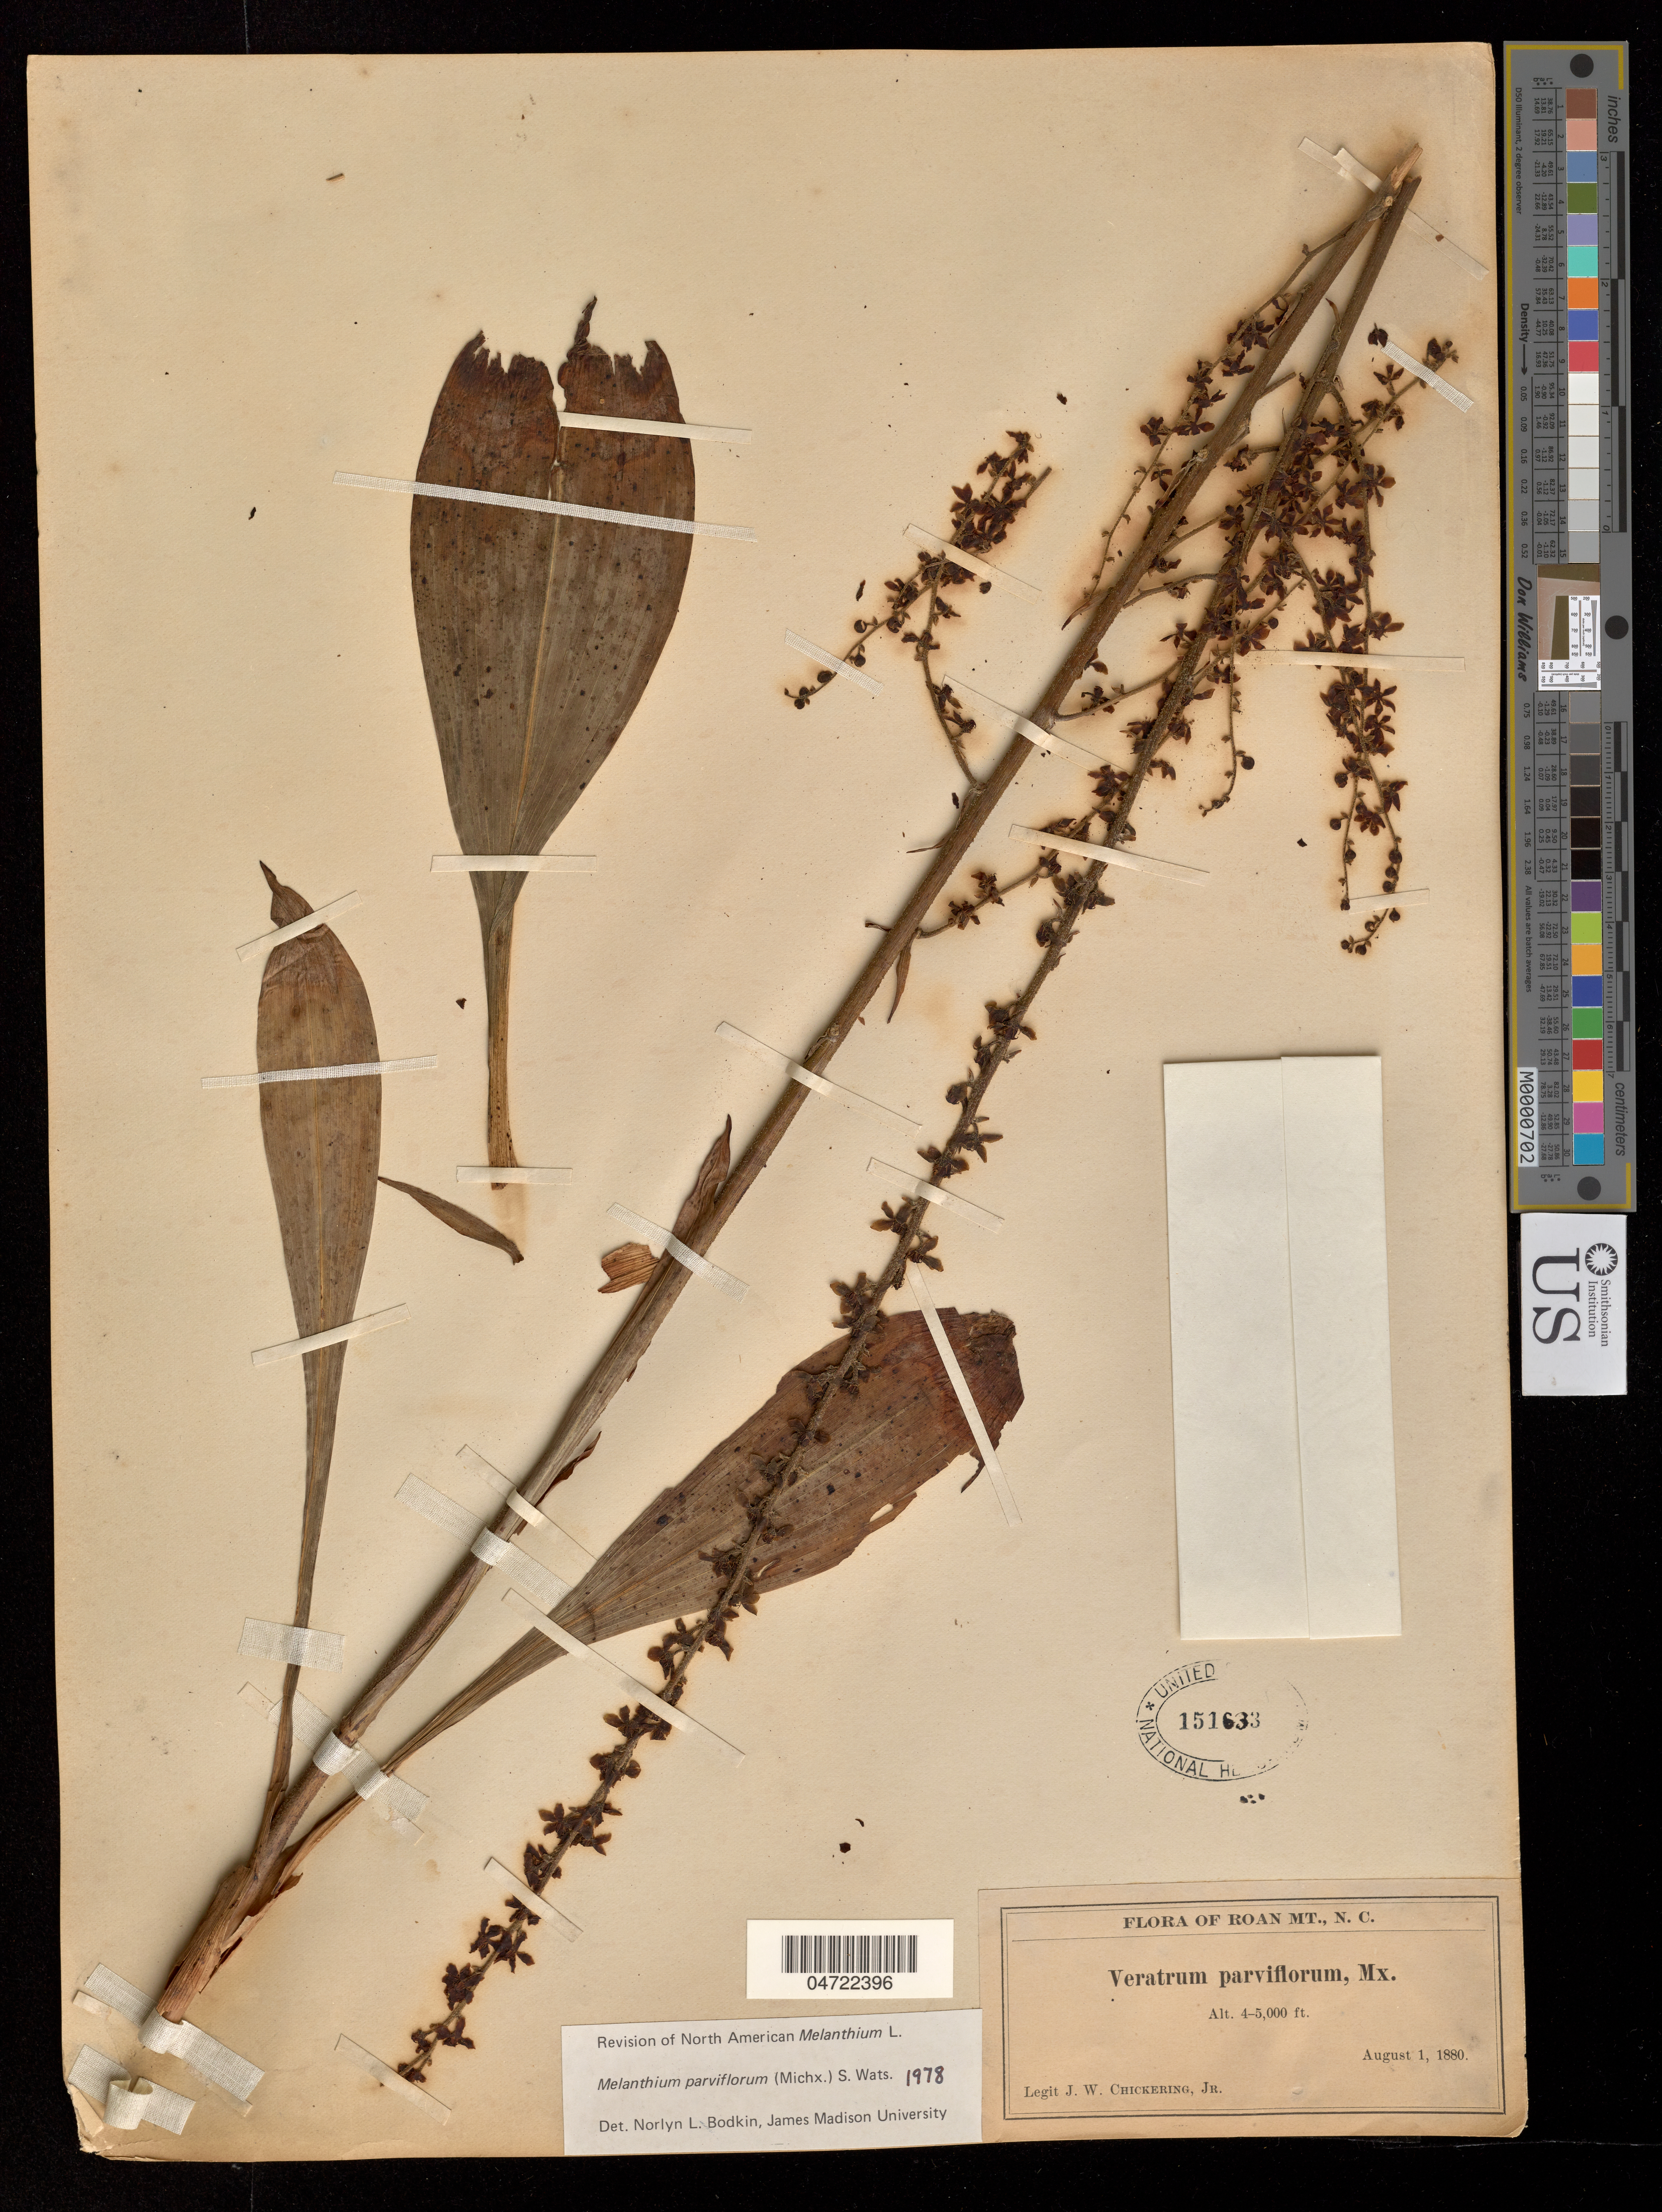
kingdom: Plantae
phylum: Tracheophyta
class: Liliopsida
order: Liliales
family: Melanthiaceae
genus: Melanthium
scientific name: Melanthium parviflorum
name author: (Michx.) S. Watson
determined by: Bodkin, N. L.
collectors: J. W. Chickering Jr.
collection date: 1880-08-01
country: United States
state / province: North Carolina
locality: Roan Mt.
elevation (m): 1219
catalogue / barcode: US 151633